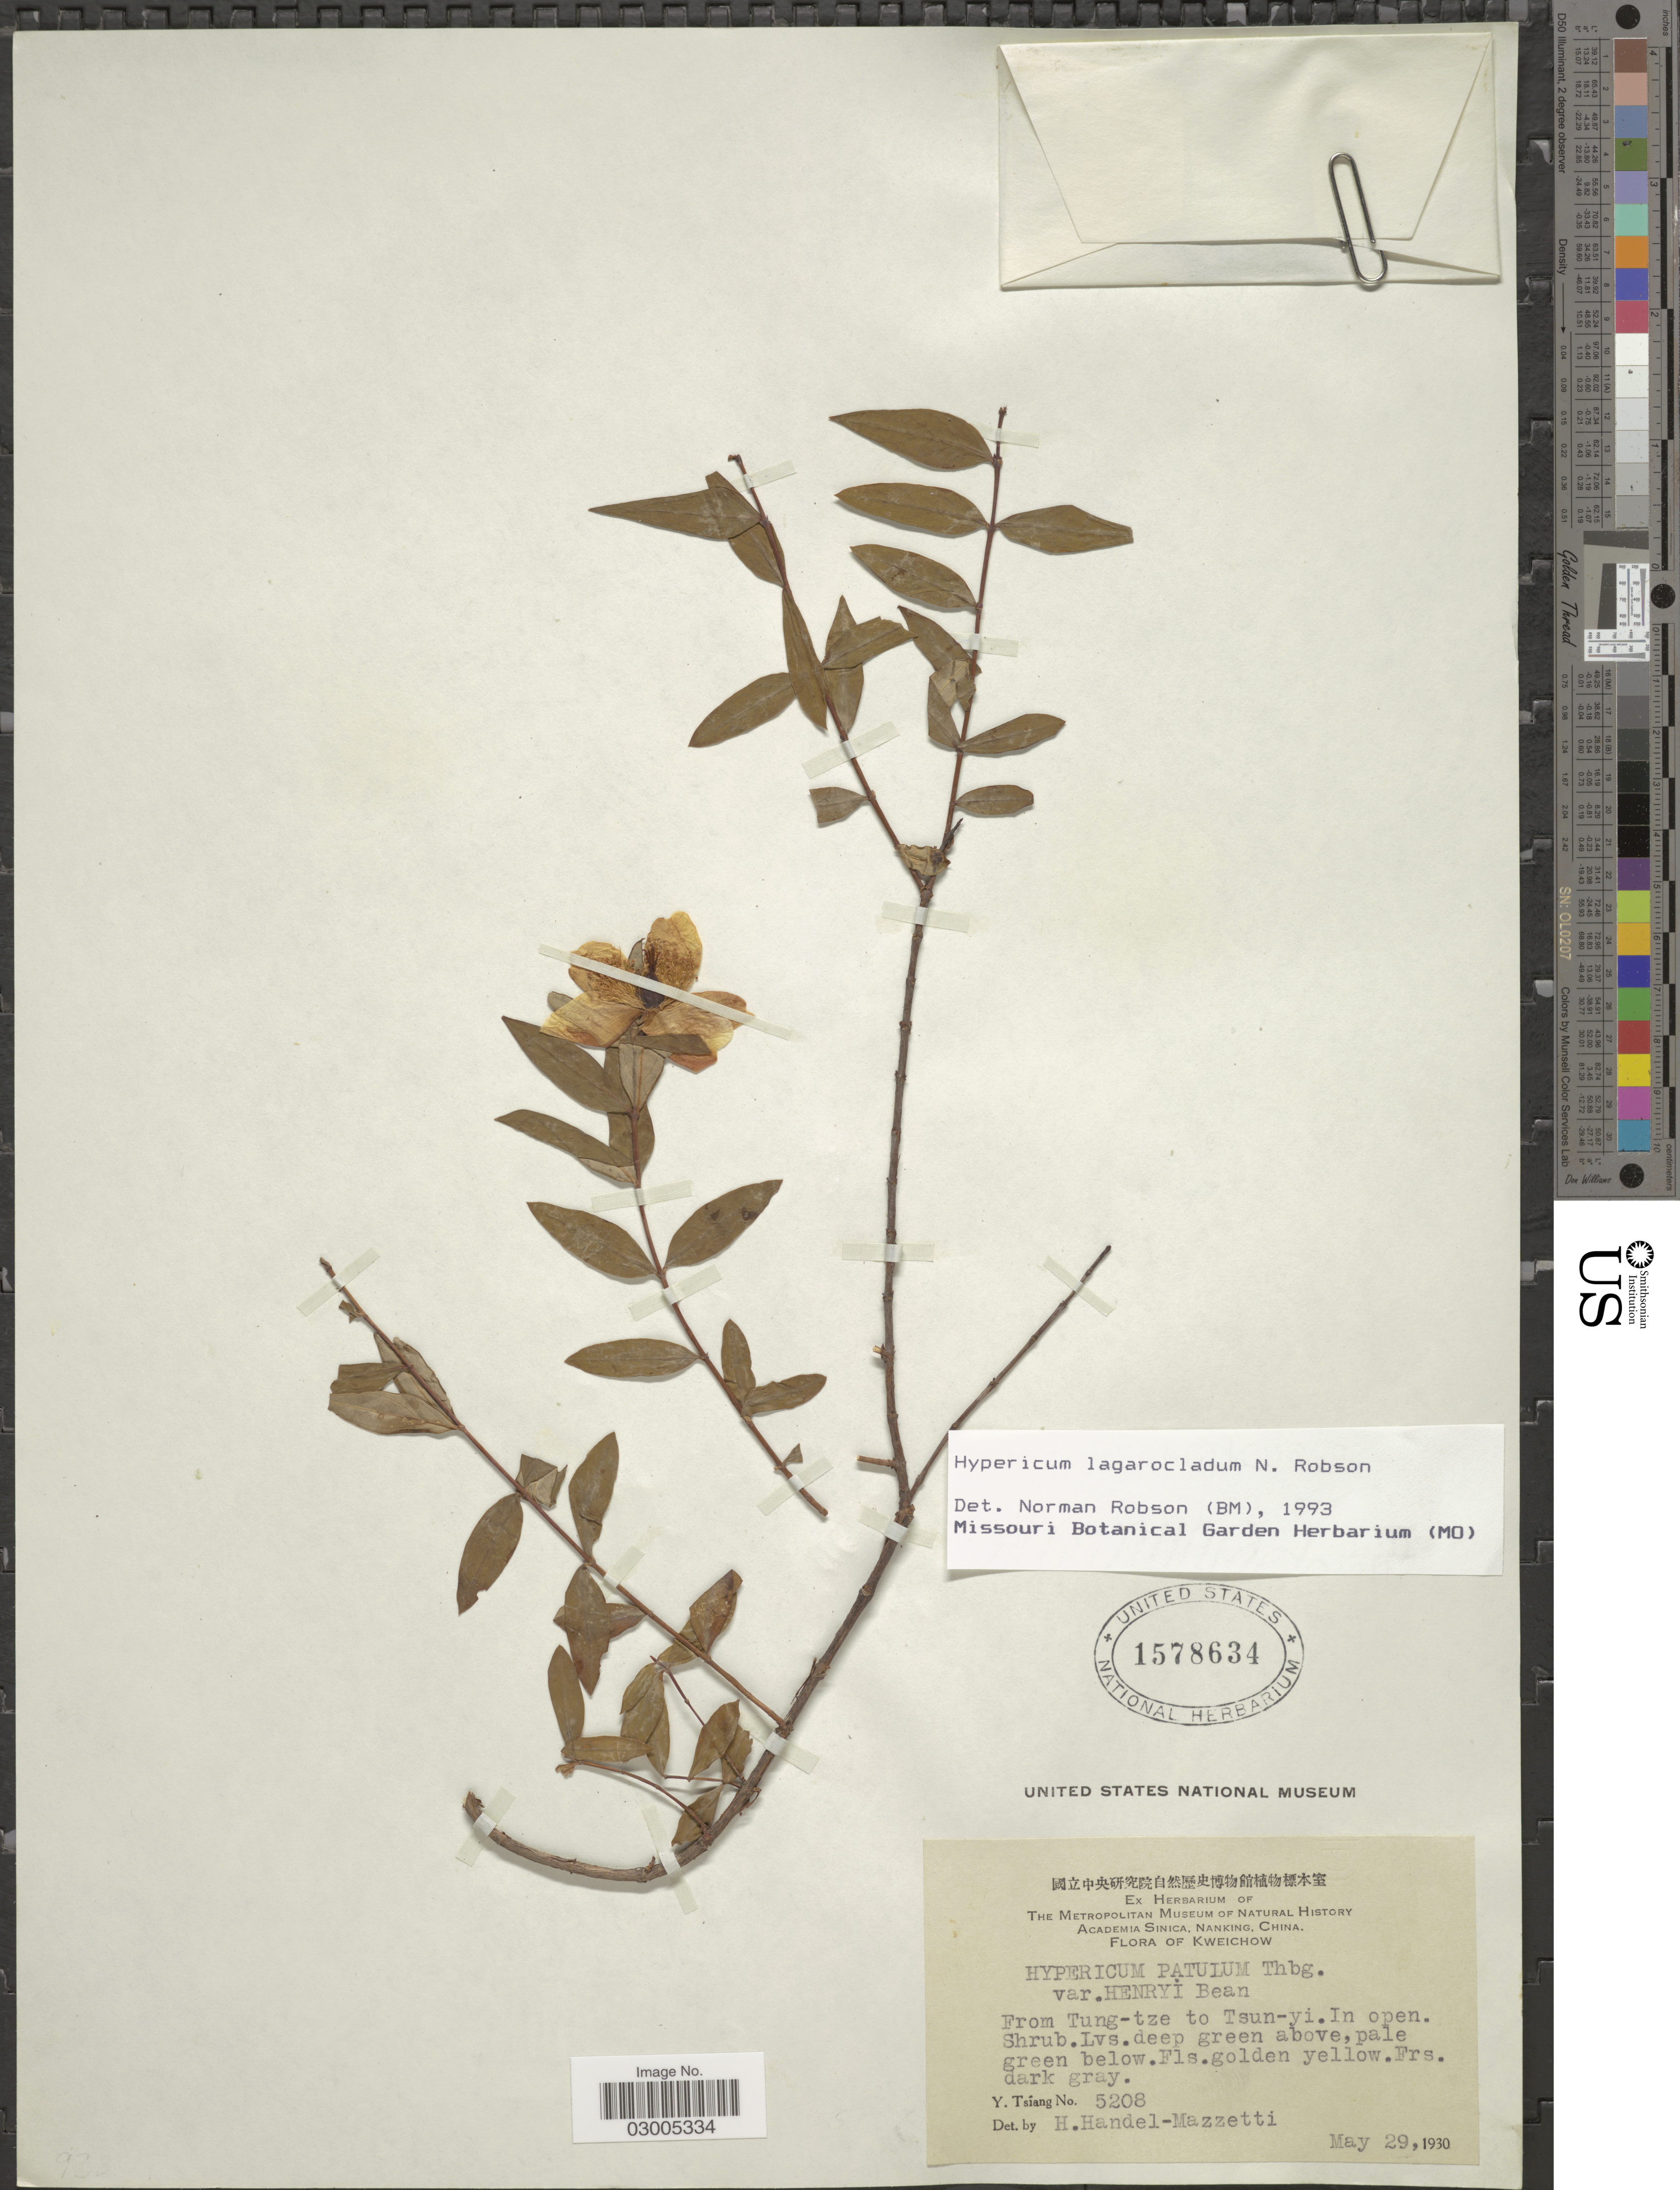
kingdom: Plantae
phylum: Tracheophyta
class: Magnoliopsida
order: Malpighiales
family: Hypericaceae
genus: Hypericum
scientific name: Hypericum lagarocladum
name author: N. Robson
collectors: Y. Tsiang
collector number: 5208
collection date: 1930-05-29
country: China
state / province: Guizhou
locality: Kweichow. From Tung-tze to Tsun-yi.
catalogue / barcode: US 1578634